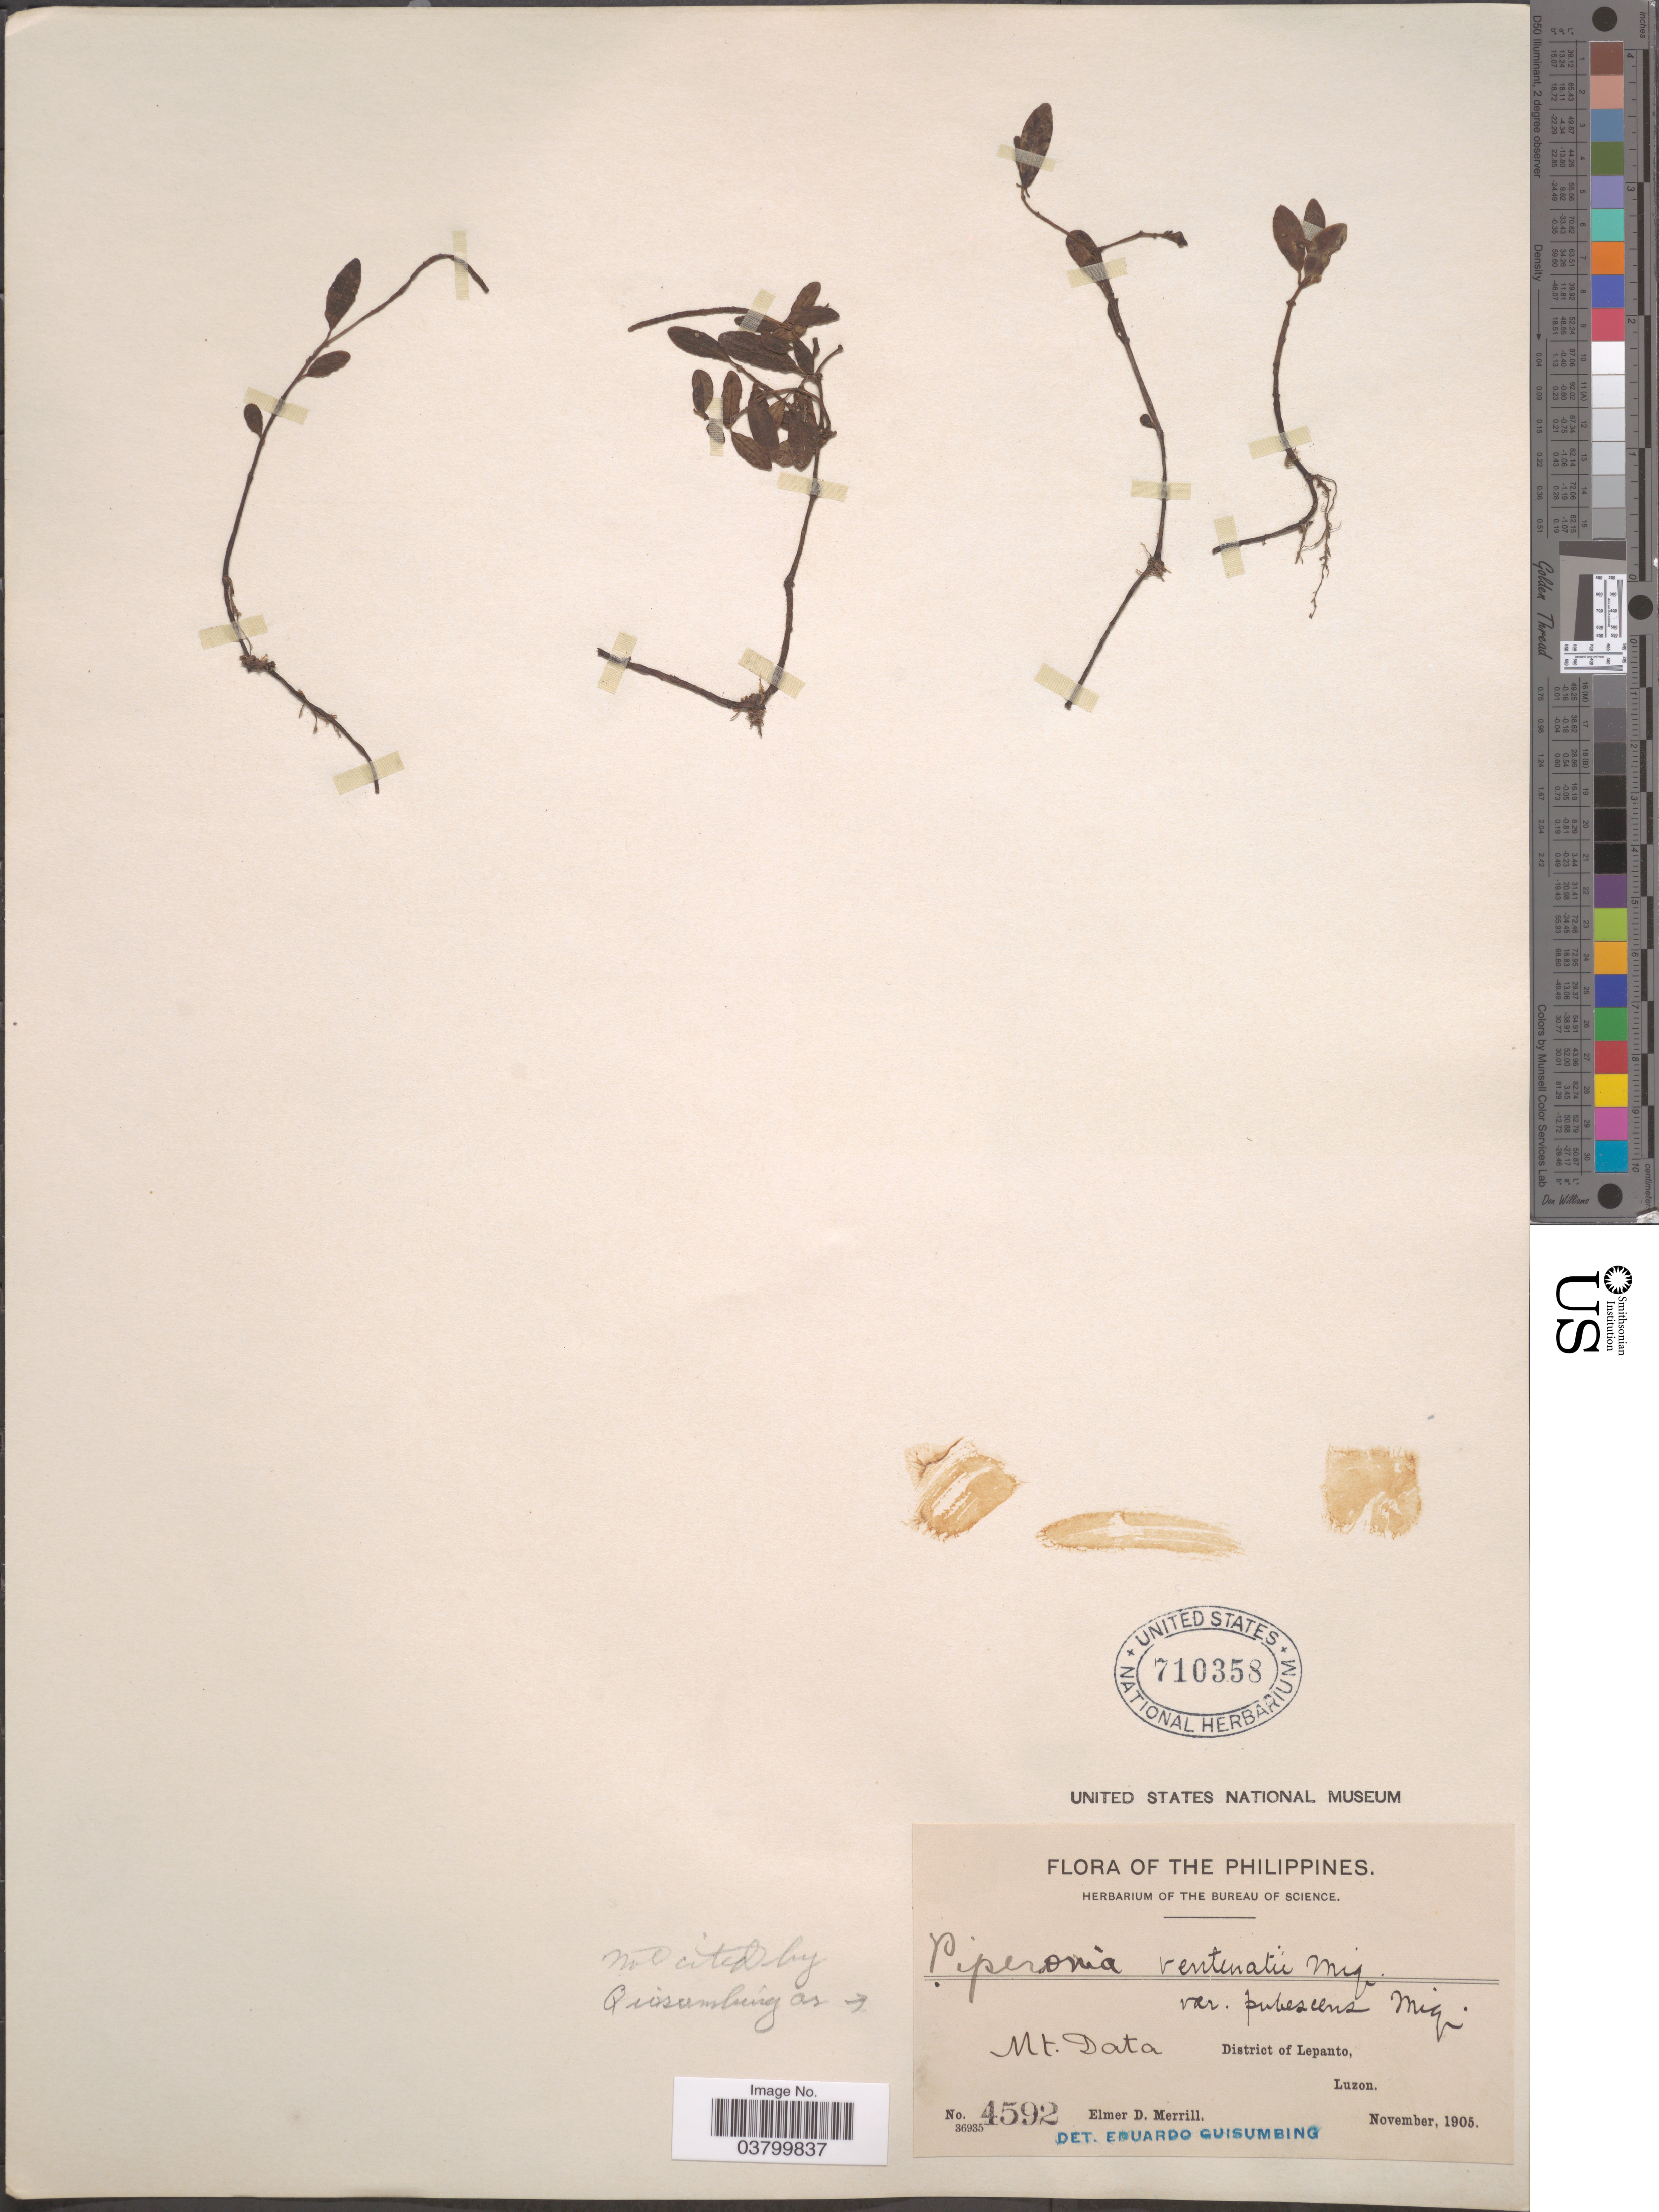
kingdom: Plantae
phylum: Tracheophyta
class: Magnoliopsida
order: Piperales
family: Piperaceae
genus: Peperomia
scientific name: Peperomia ventenatii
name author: Miq.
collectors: E. D. Merrill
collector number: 4592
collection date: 1905-11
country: Philippines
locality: Mt. Data. District of Lepanto, Luzon.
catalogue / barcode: US 710358